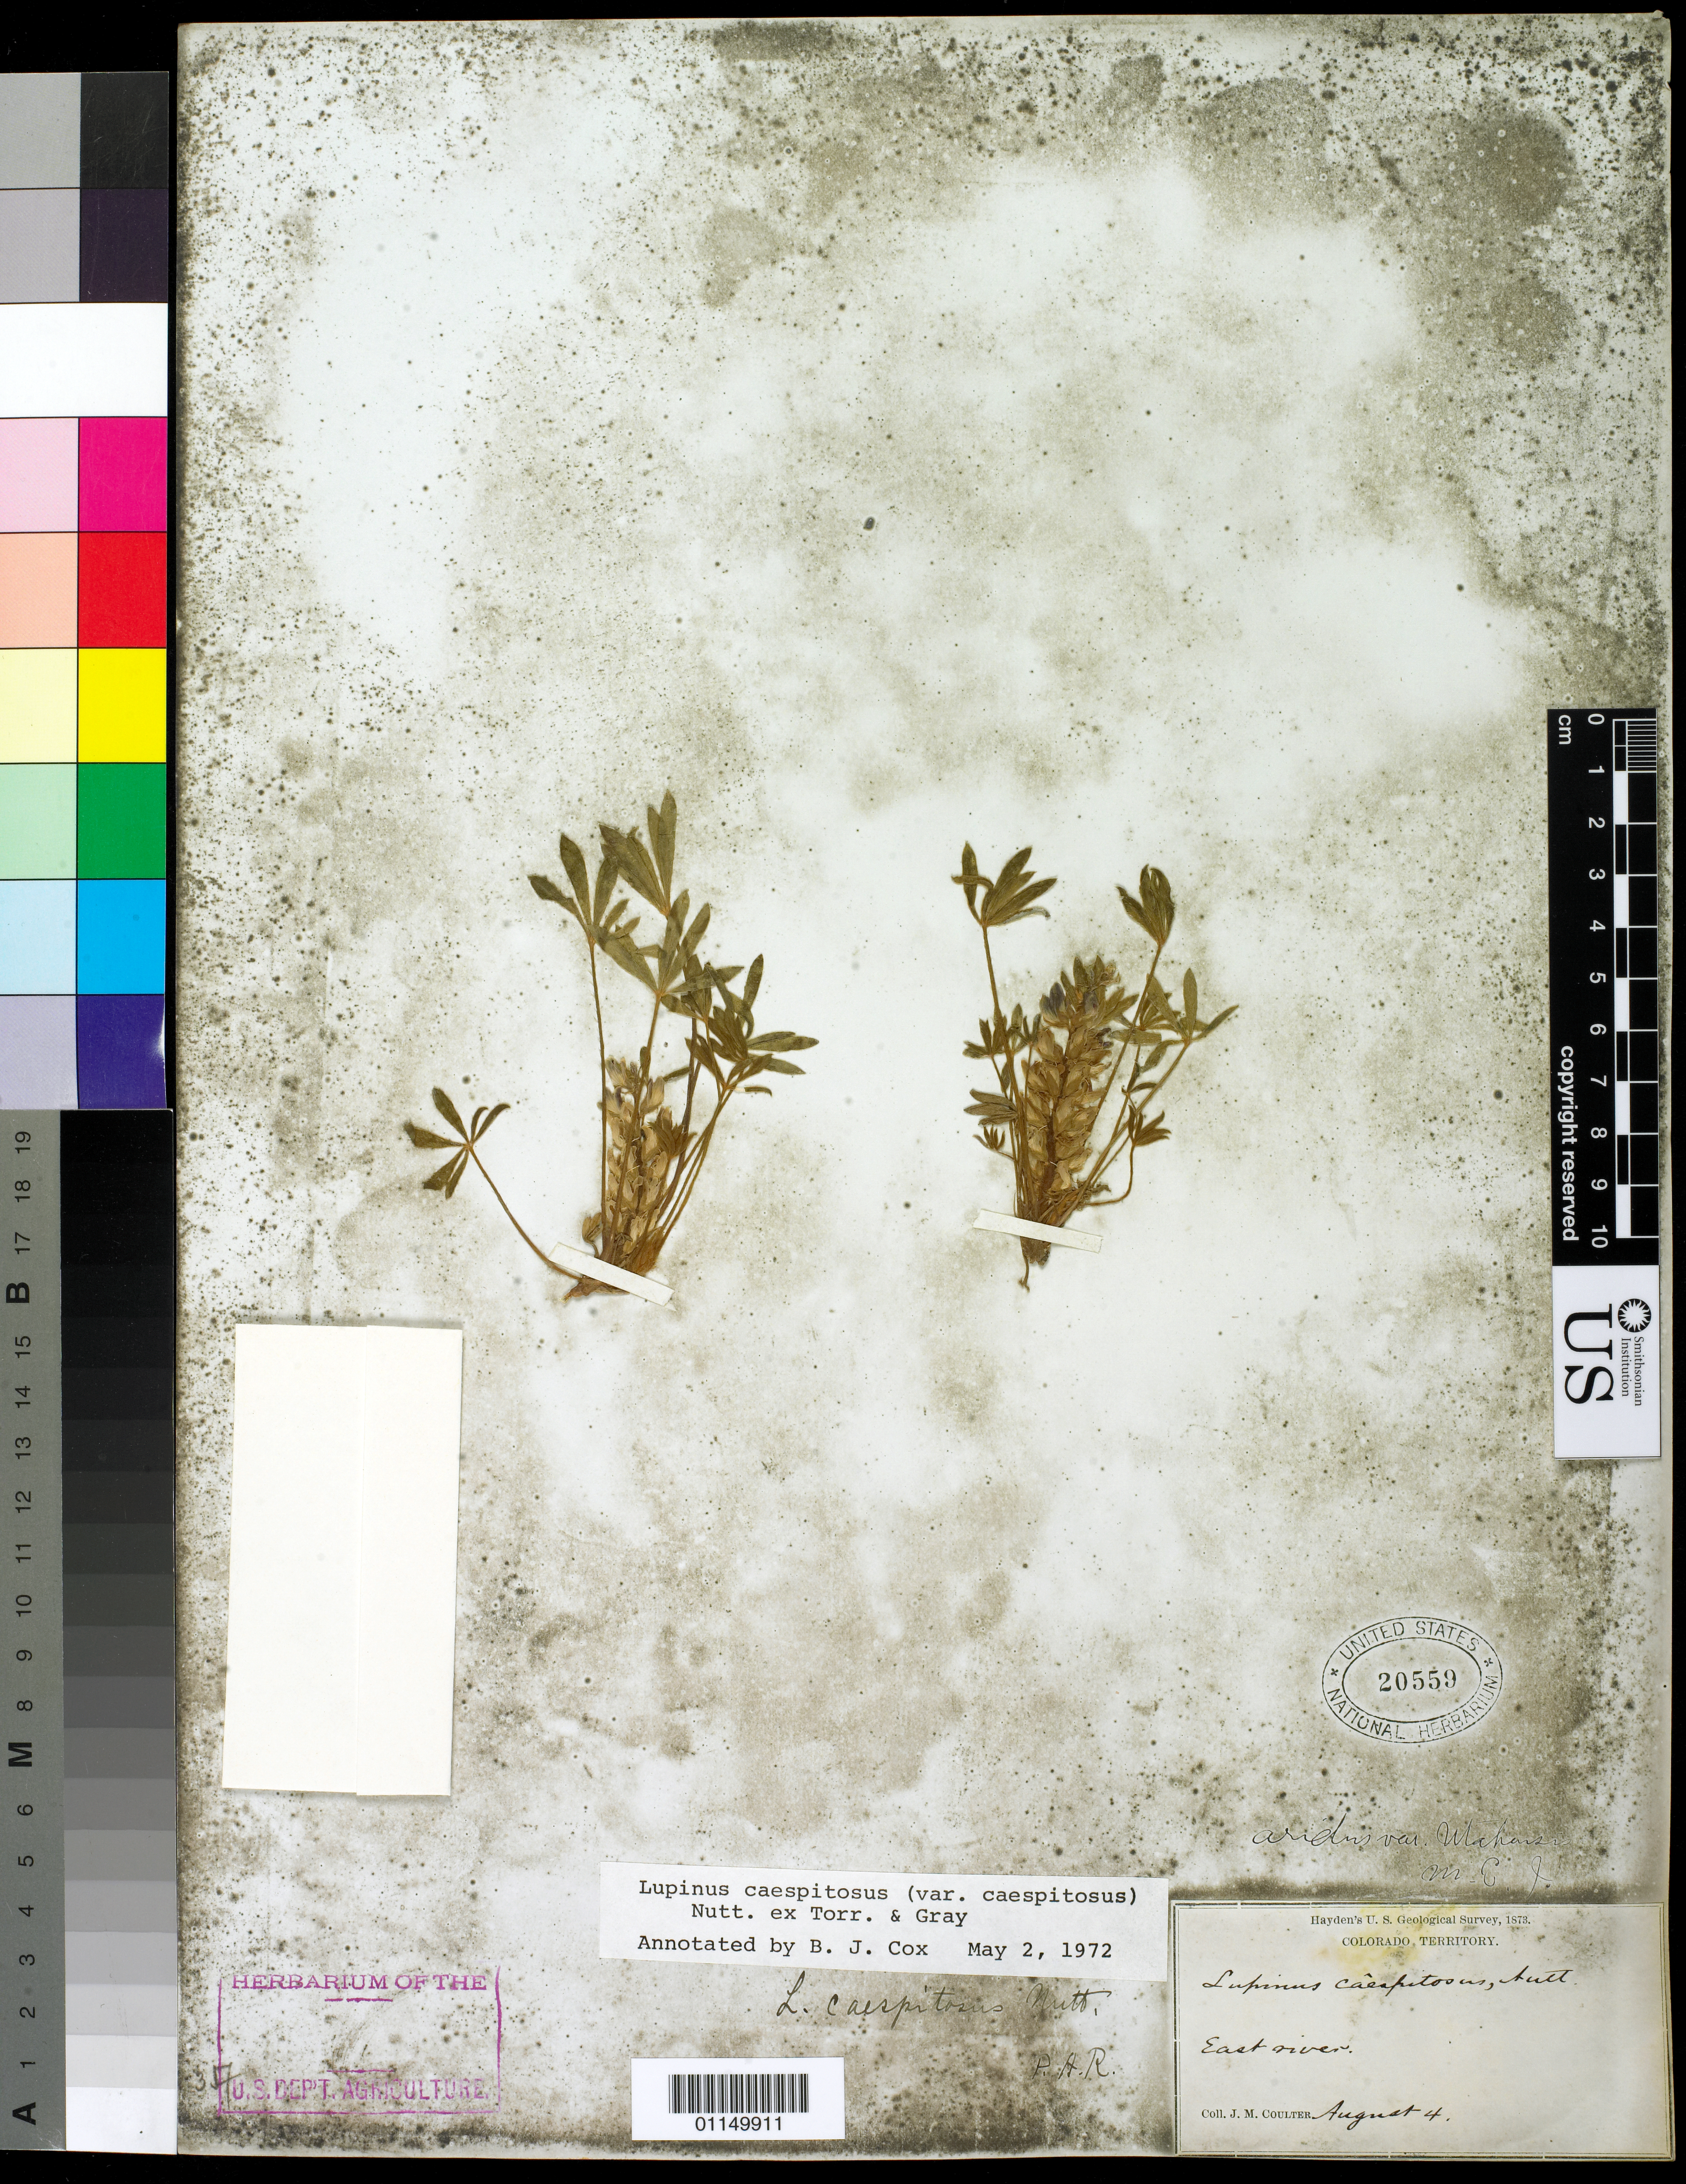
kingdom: Plantae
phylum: Tracheophyta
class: Magnoliopsida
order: Fabales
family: Fabaceae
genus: Lupinus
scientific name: Lupinus caespitosus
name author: Nutt.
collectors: J. M. Coulter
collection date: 1873-08-04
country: United States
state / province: Colorado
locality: East Rivers.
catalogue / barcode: US 20559